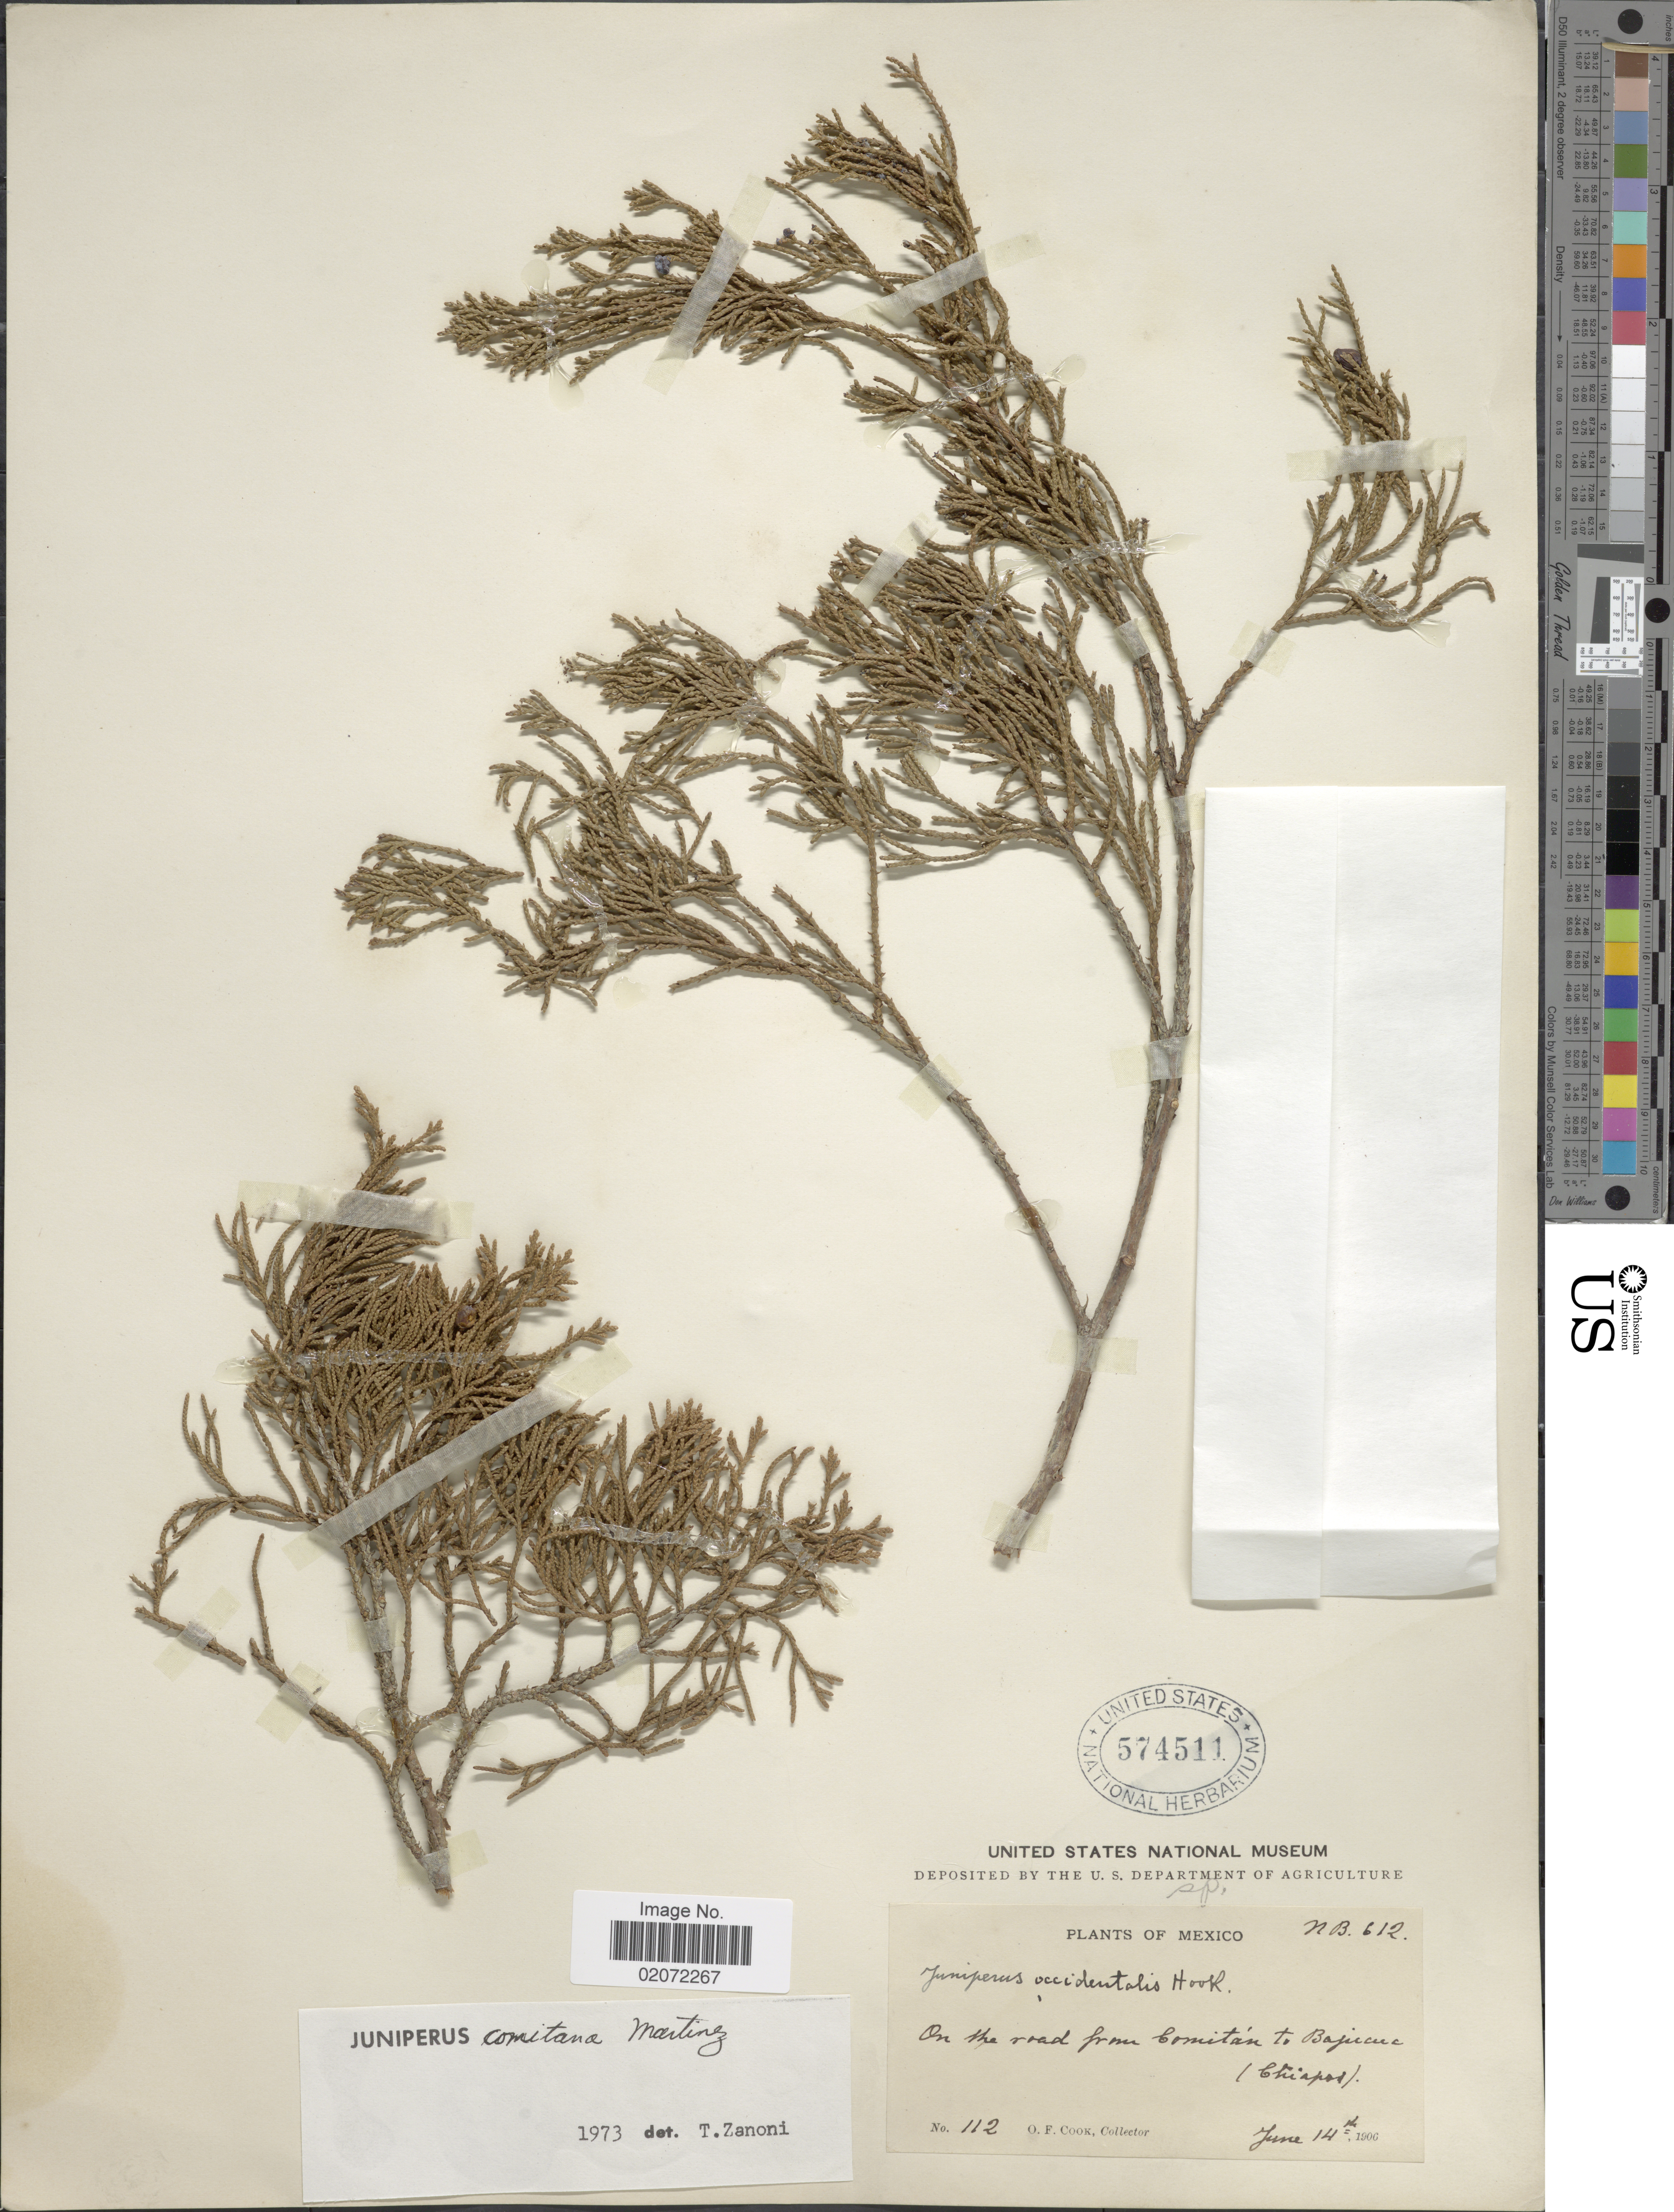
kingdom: Plantae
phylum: Tracheophyta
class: Pinopsida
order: Pinales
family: Cupressaceae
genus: Juniperus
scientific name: Juniperus comitana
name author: Martínez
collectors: O. F. Cook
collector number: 112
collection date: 1906-06-14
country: Mexico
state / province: Chiapas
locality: Mexico. On the road from Comitan to Bajucuc (Chiapas).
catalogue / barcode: US 574511